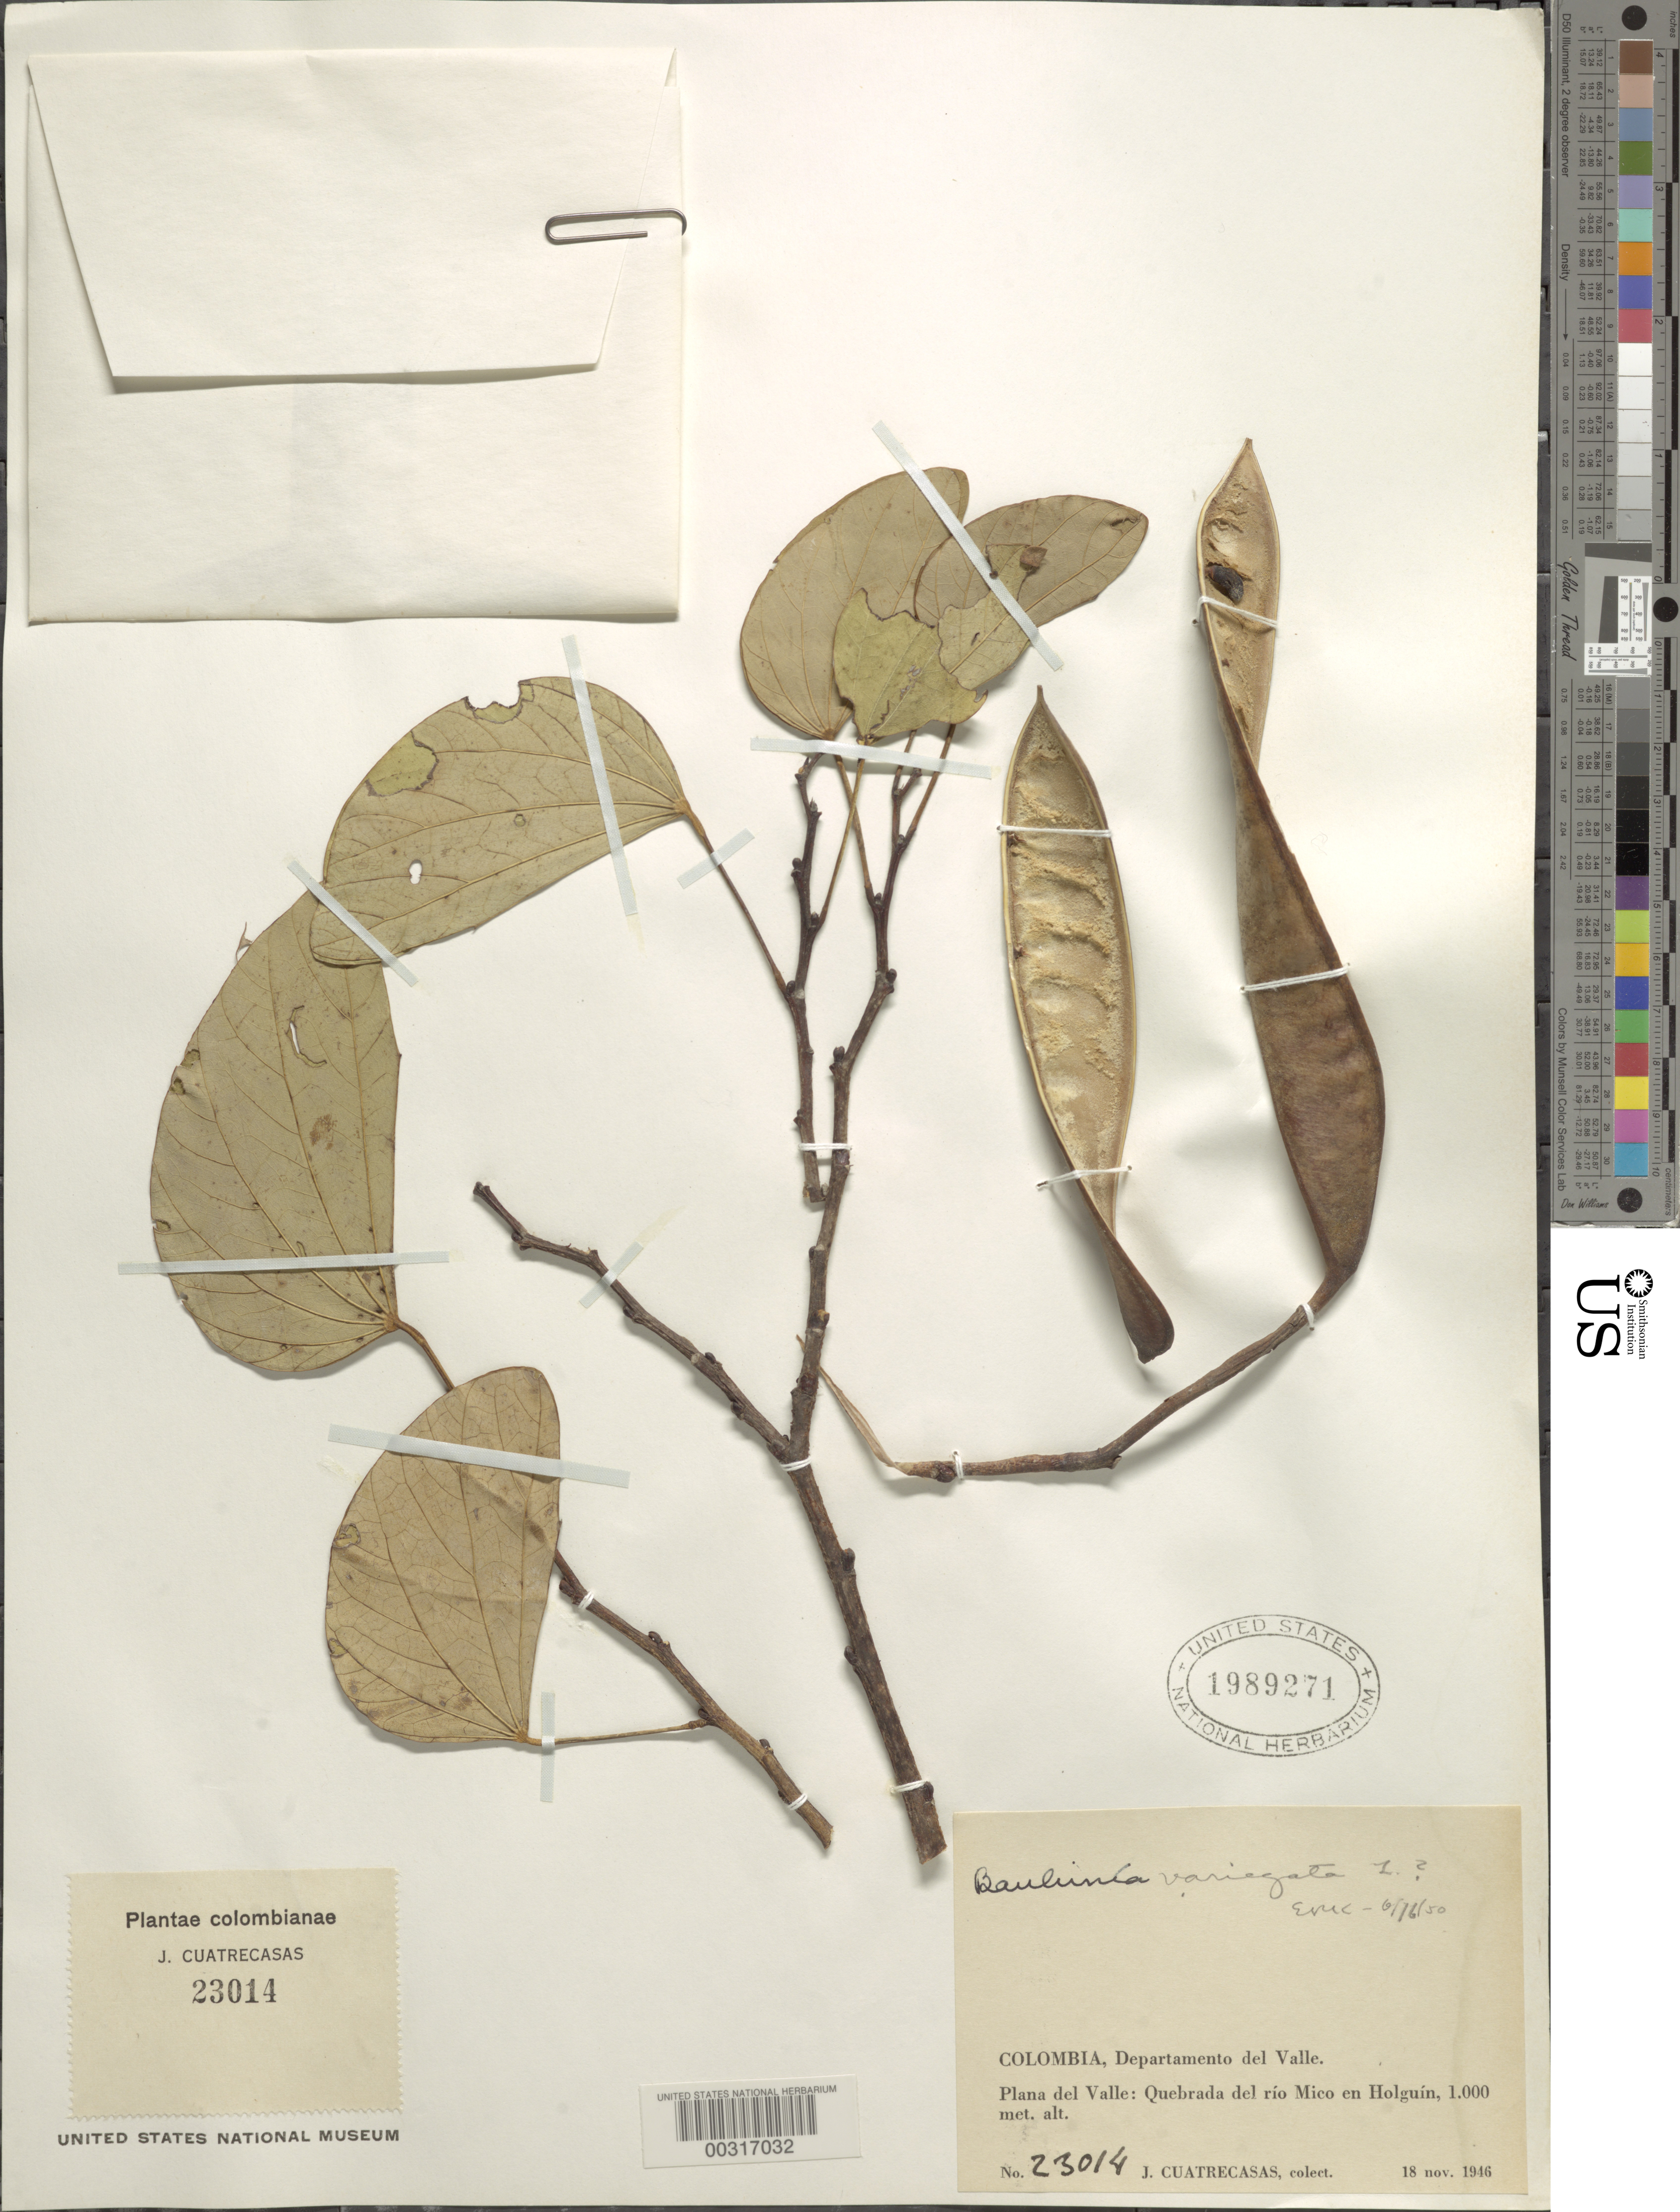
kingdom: Plantae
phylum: Tracheophyta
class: Magnoliopsida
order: Fabales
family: Fabaceae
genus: Bauhinia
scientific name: Bauhinia variegata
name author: L.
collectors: J. Cuatrecasas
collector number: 23014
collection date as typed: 18 Nov 1946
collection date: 1946-11-18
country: Colombia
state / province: Valle del Cauca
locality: Plana del Valle; Quebrada of the Rio mico en Holguin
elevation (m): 1000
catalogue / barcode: US 1989271